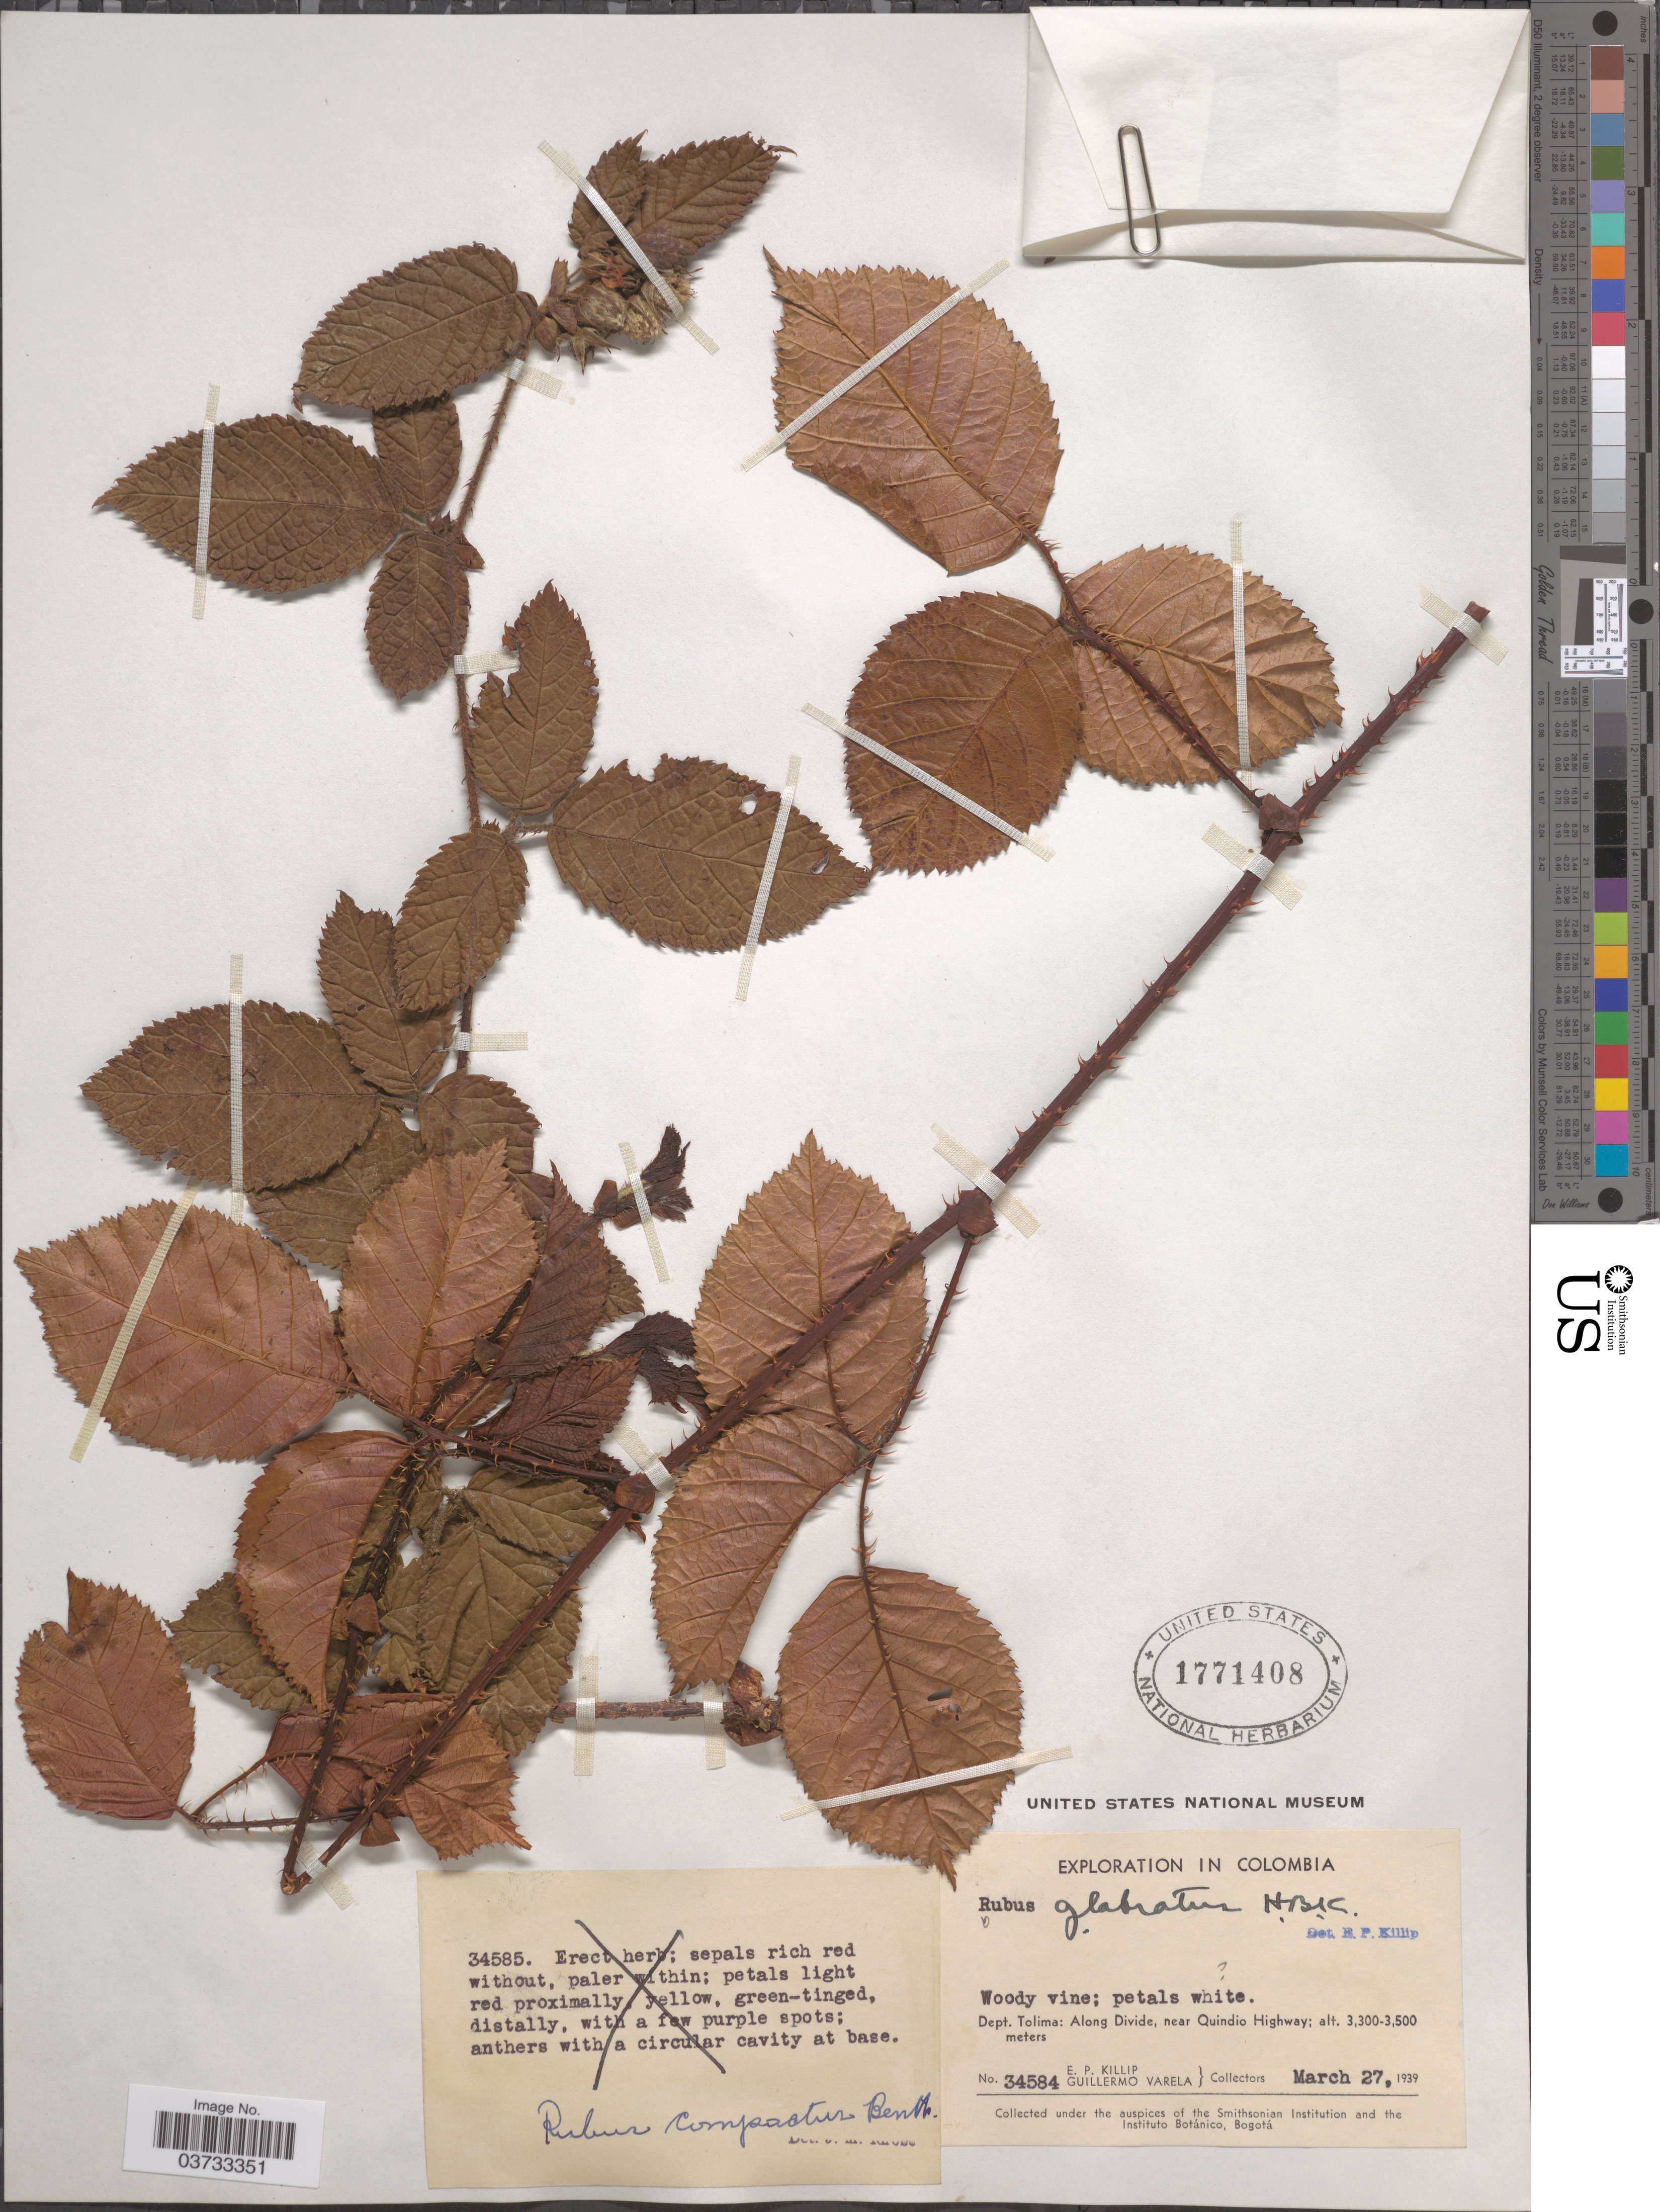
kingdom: Plantae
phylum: Tracheophyta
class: Magnoliopsida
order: Rosales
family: Rosaceae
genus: Rubus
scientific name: Rubus compactus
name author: Benth.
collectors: E. P. Killip & G. Varela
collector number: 34584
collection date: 1939-03-27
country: Colombia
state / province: Tolima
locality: Dept. Tolima: Along Divide, near Quindio Highway.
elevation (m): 3300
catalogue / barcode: US 1771408